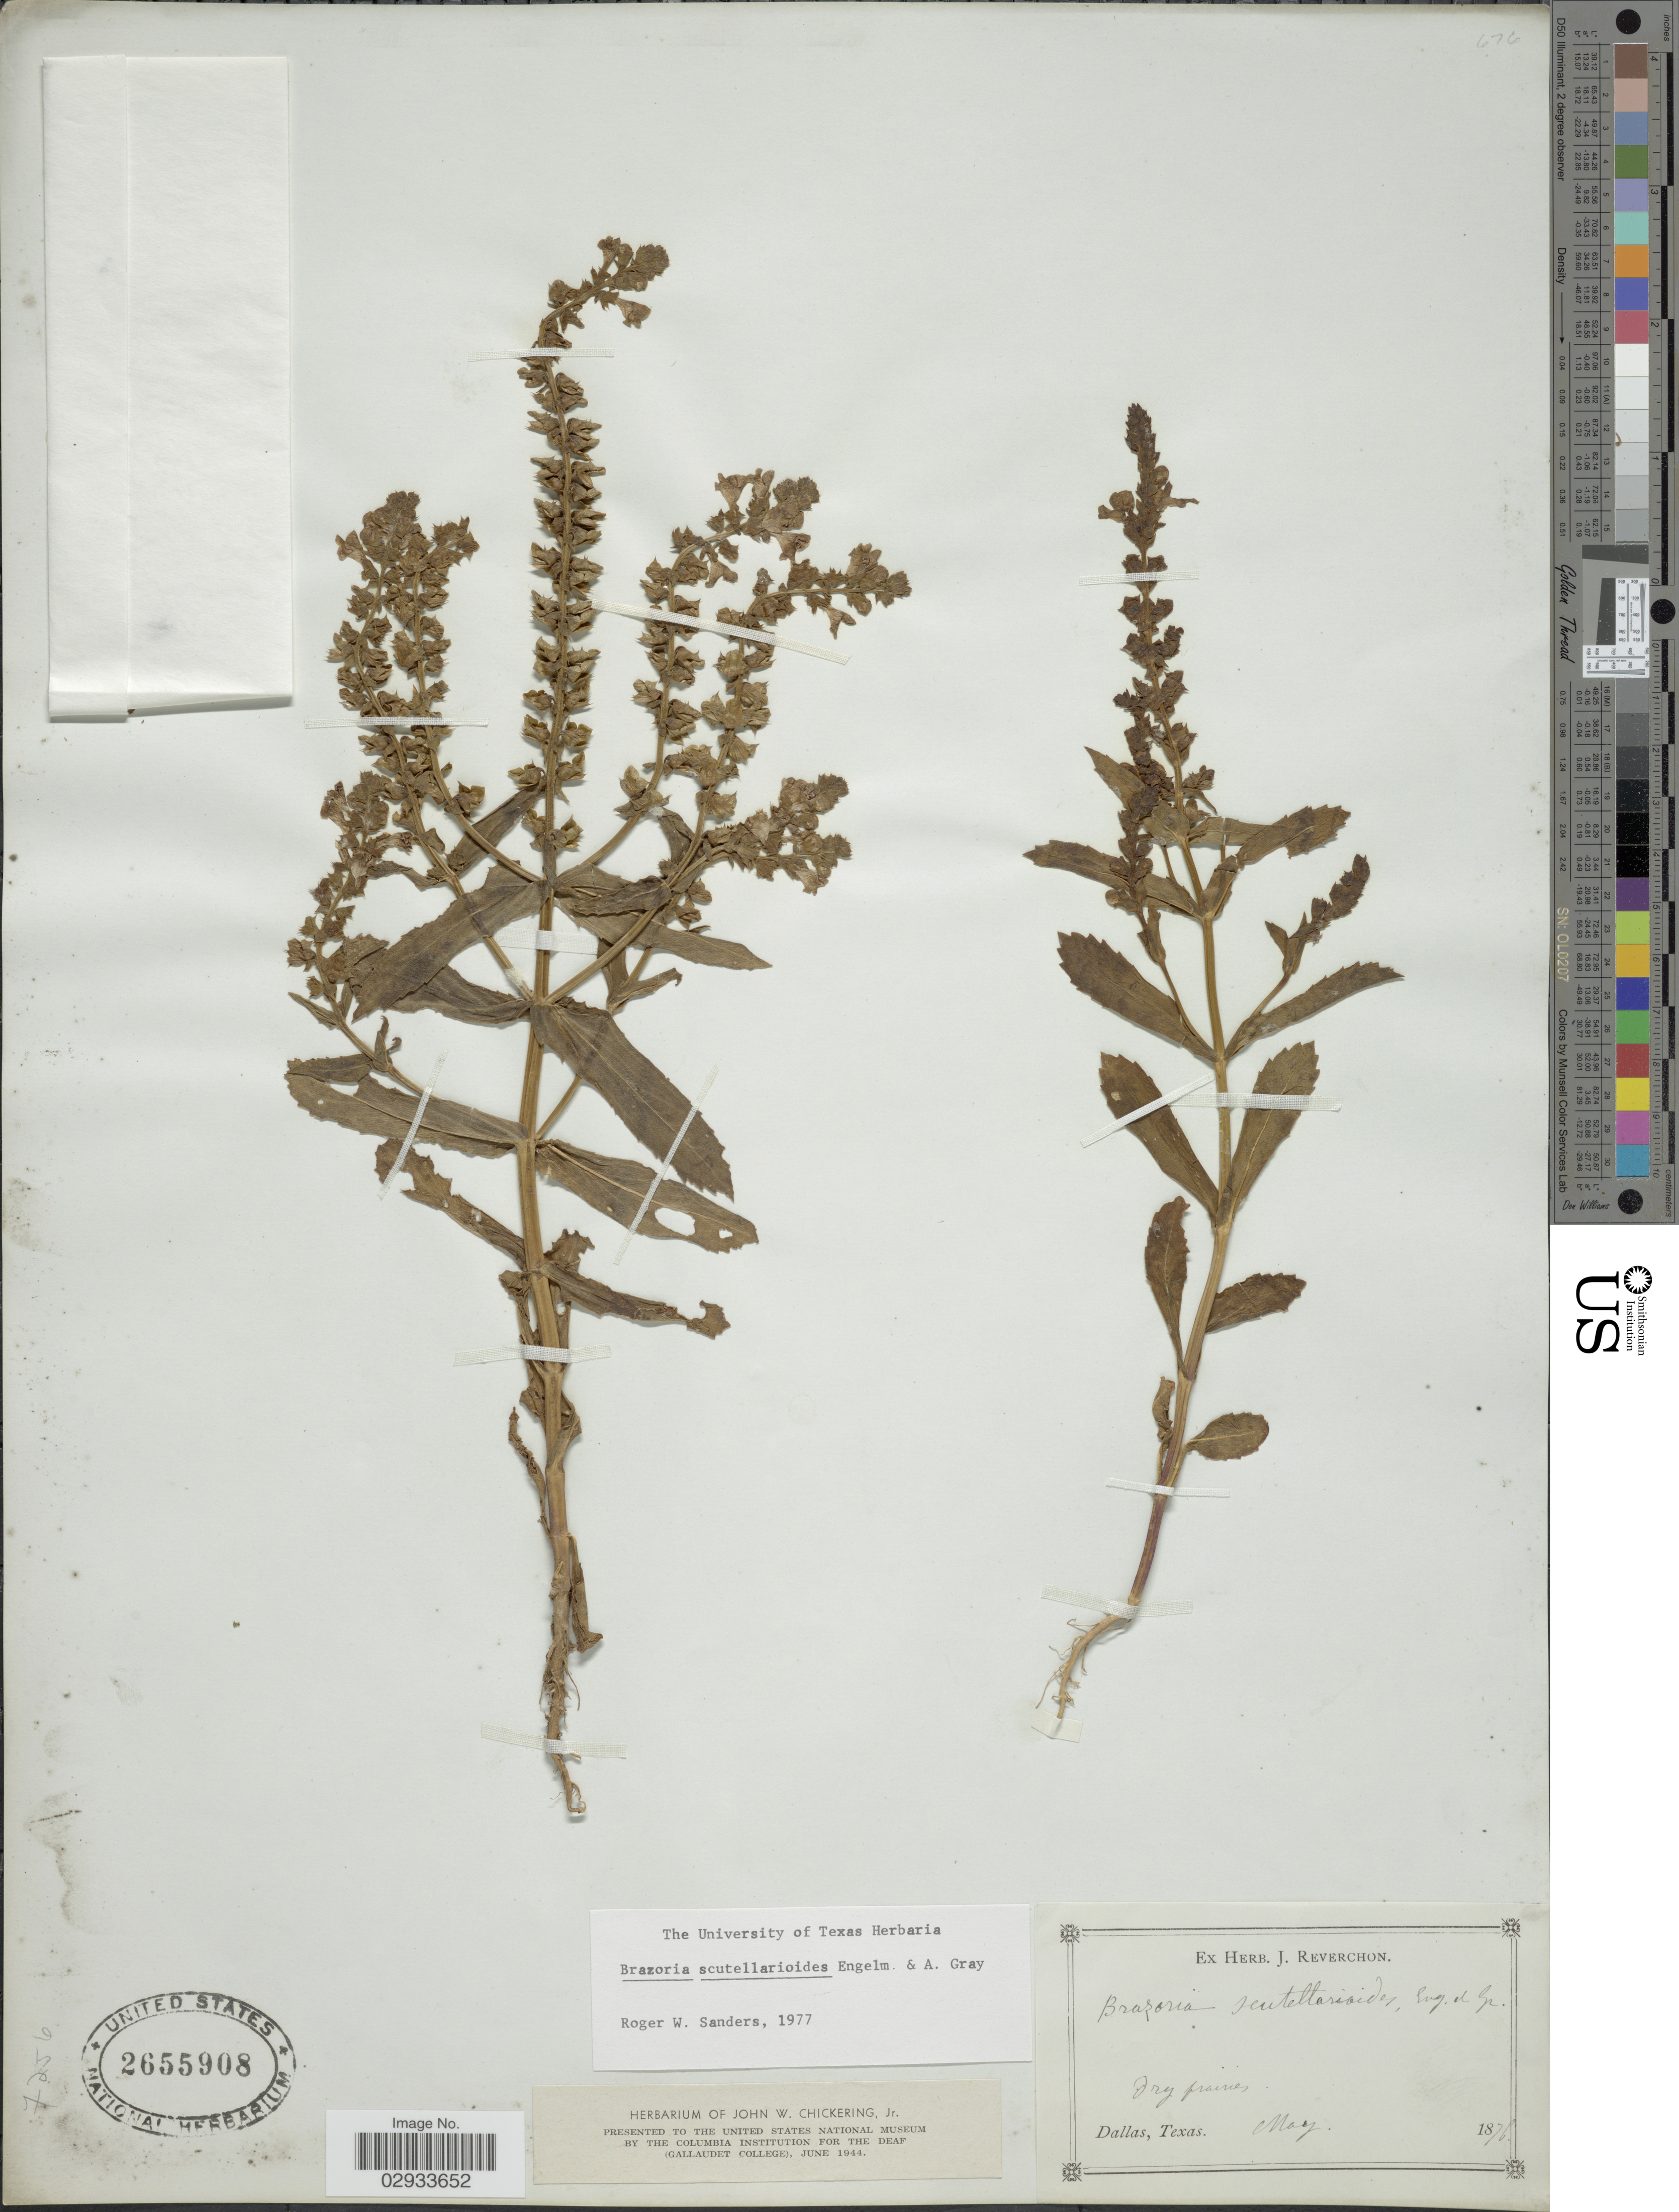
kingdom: Plantae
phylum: Tracheophyta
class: Magnoliopsida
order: Lamiales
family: Lamiaceae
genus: Brazoria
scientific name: Brazoria scutellarioides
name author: Engelm. & A. Gray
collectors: ex herb. J. Reverchon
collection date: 1876-05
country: United States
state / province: Texas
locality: Dallas, Texas.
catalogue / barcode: US 2655908